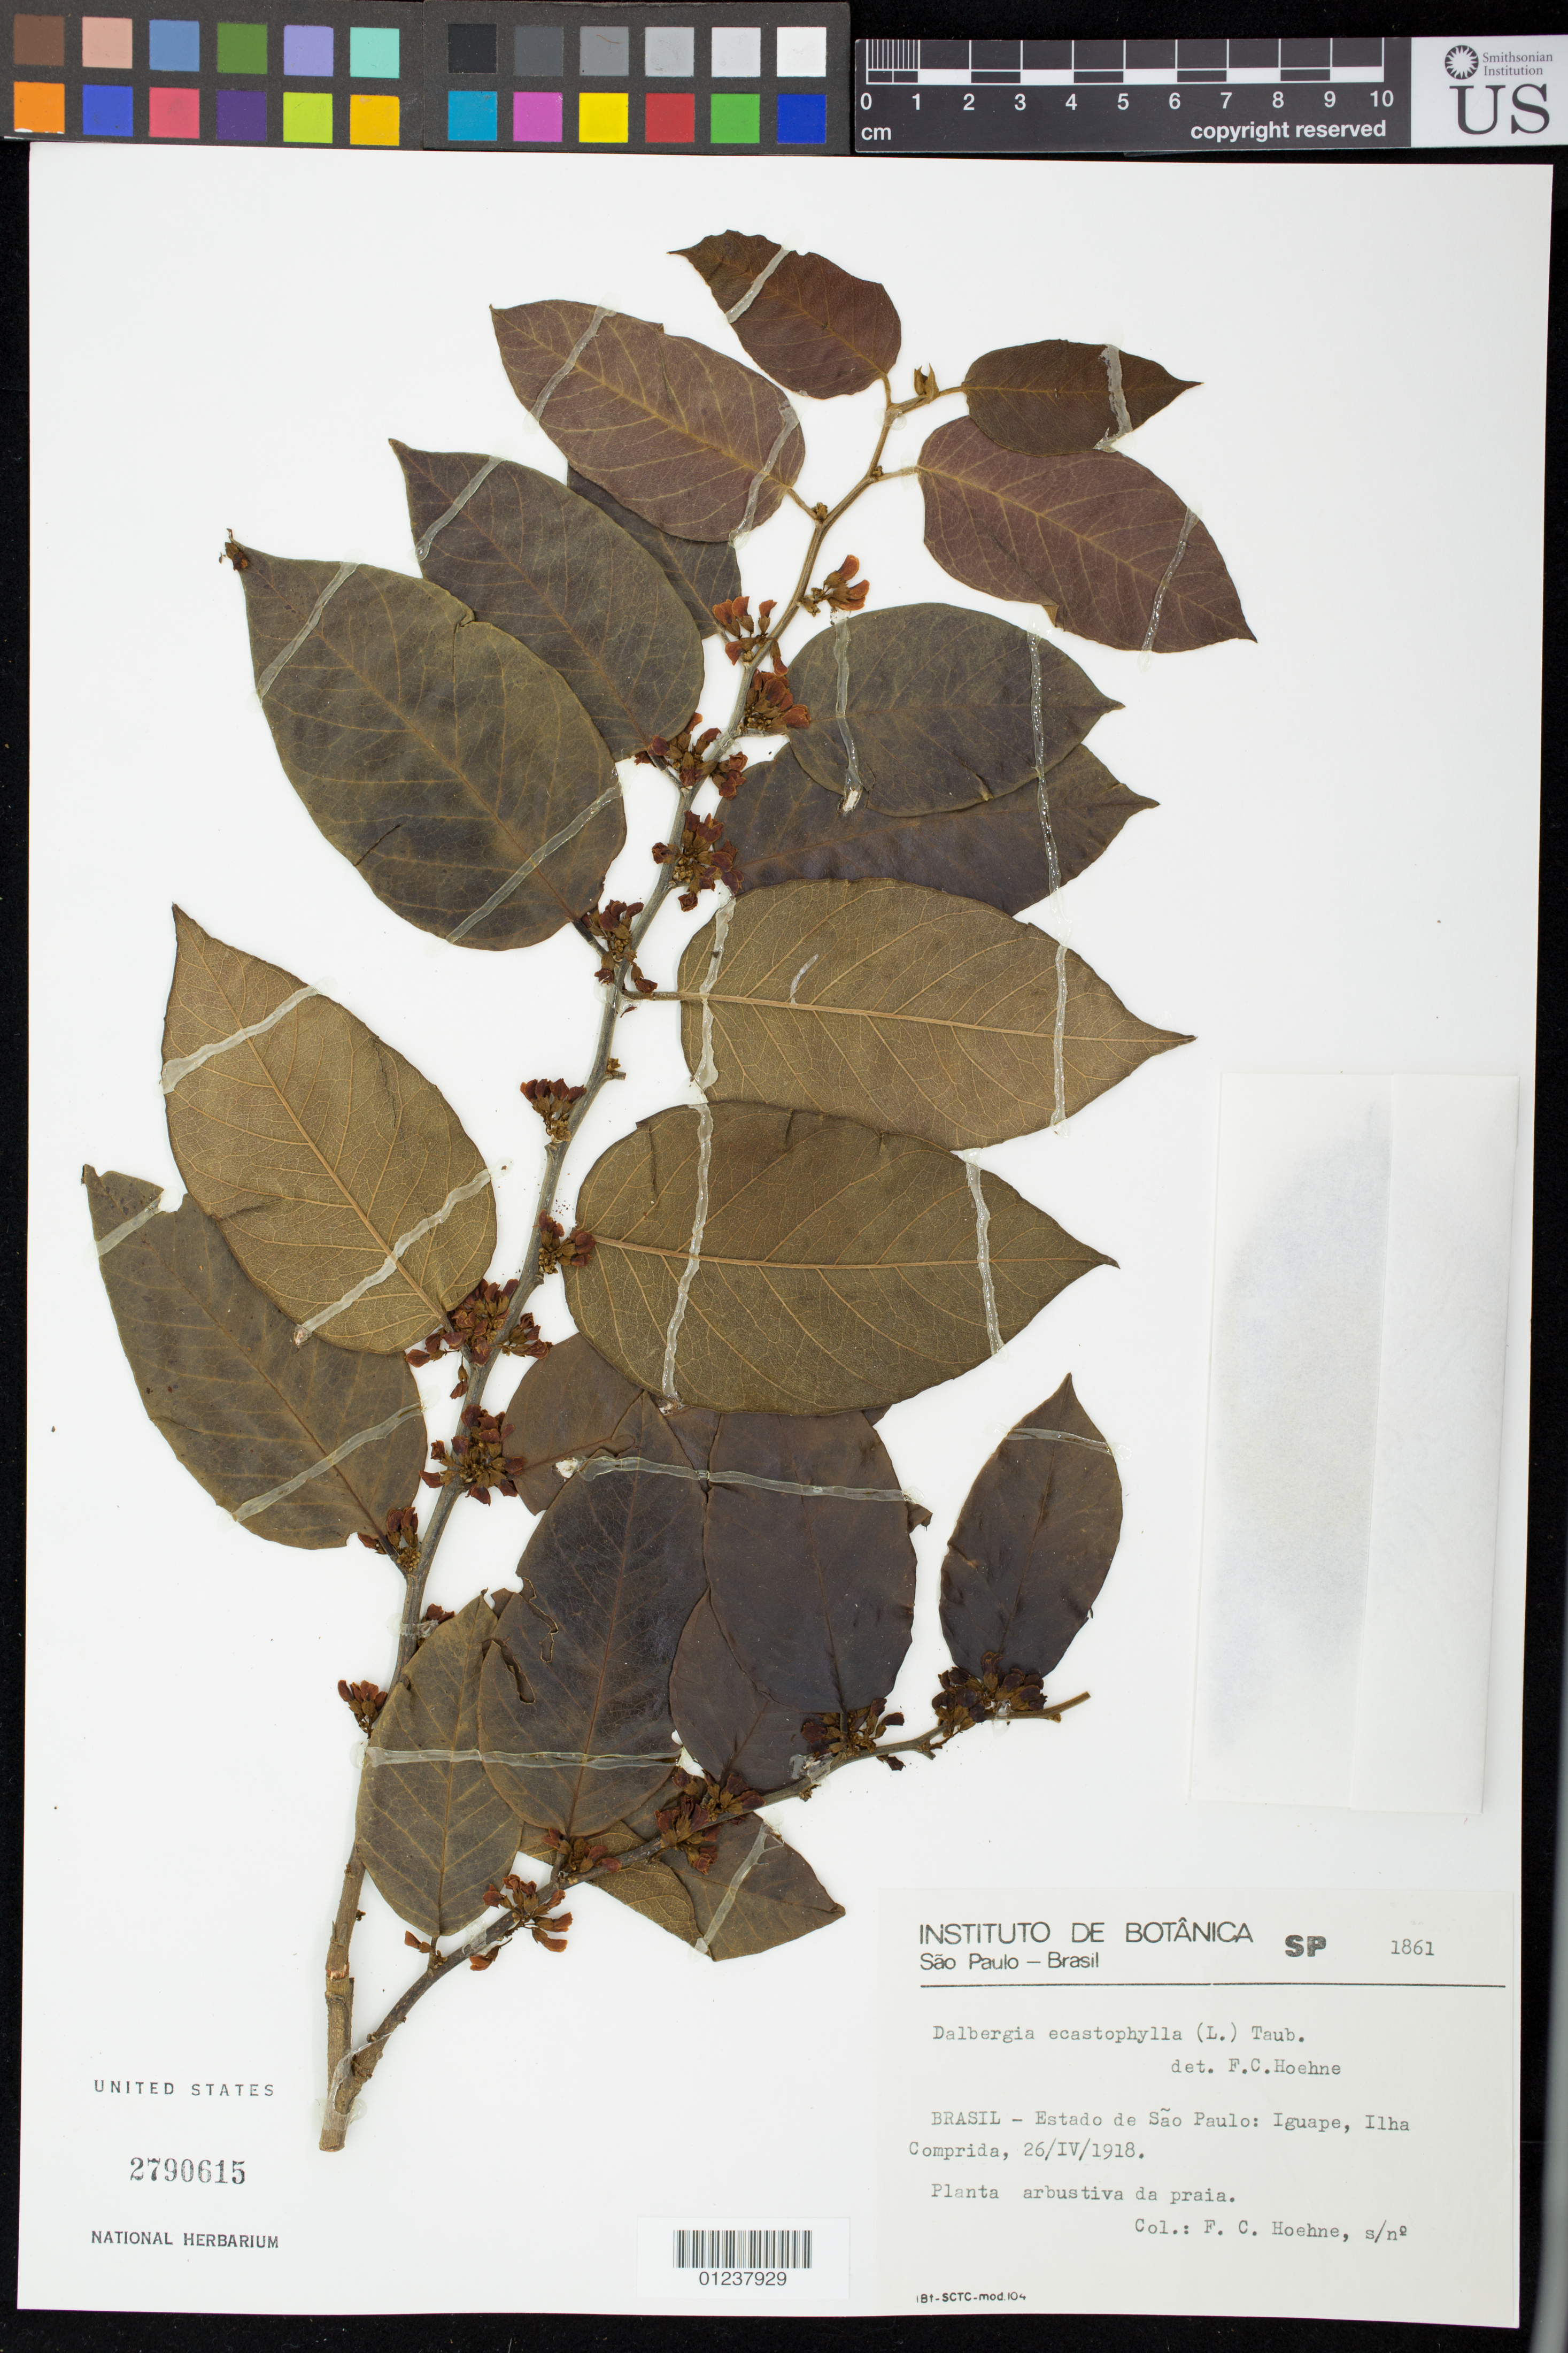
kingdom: Plantae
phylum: Tracheophyta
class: Magnoliopsida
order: Fabales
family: Fabaceae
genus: Dalbergia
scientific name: Dalbergia ecastaphyllum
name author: (L.) Taub.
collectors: F. C. Hoehne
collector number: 1861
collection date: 1918-04-26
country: Brazil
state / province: Sao Paulo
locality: Iguape, Ilha Comprida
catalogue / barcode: US 2790615